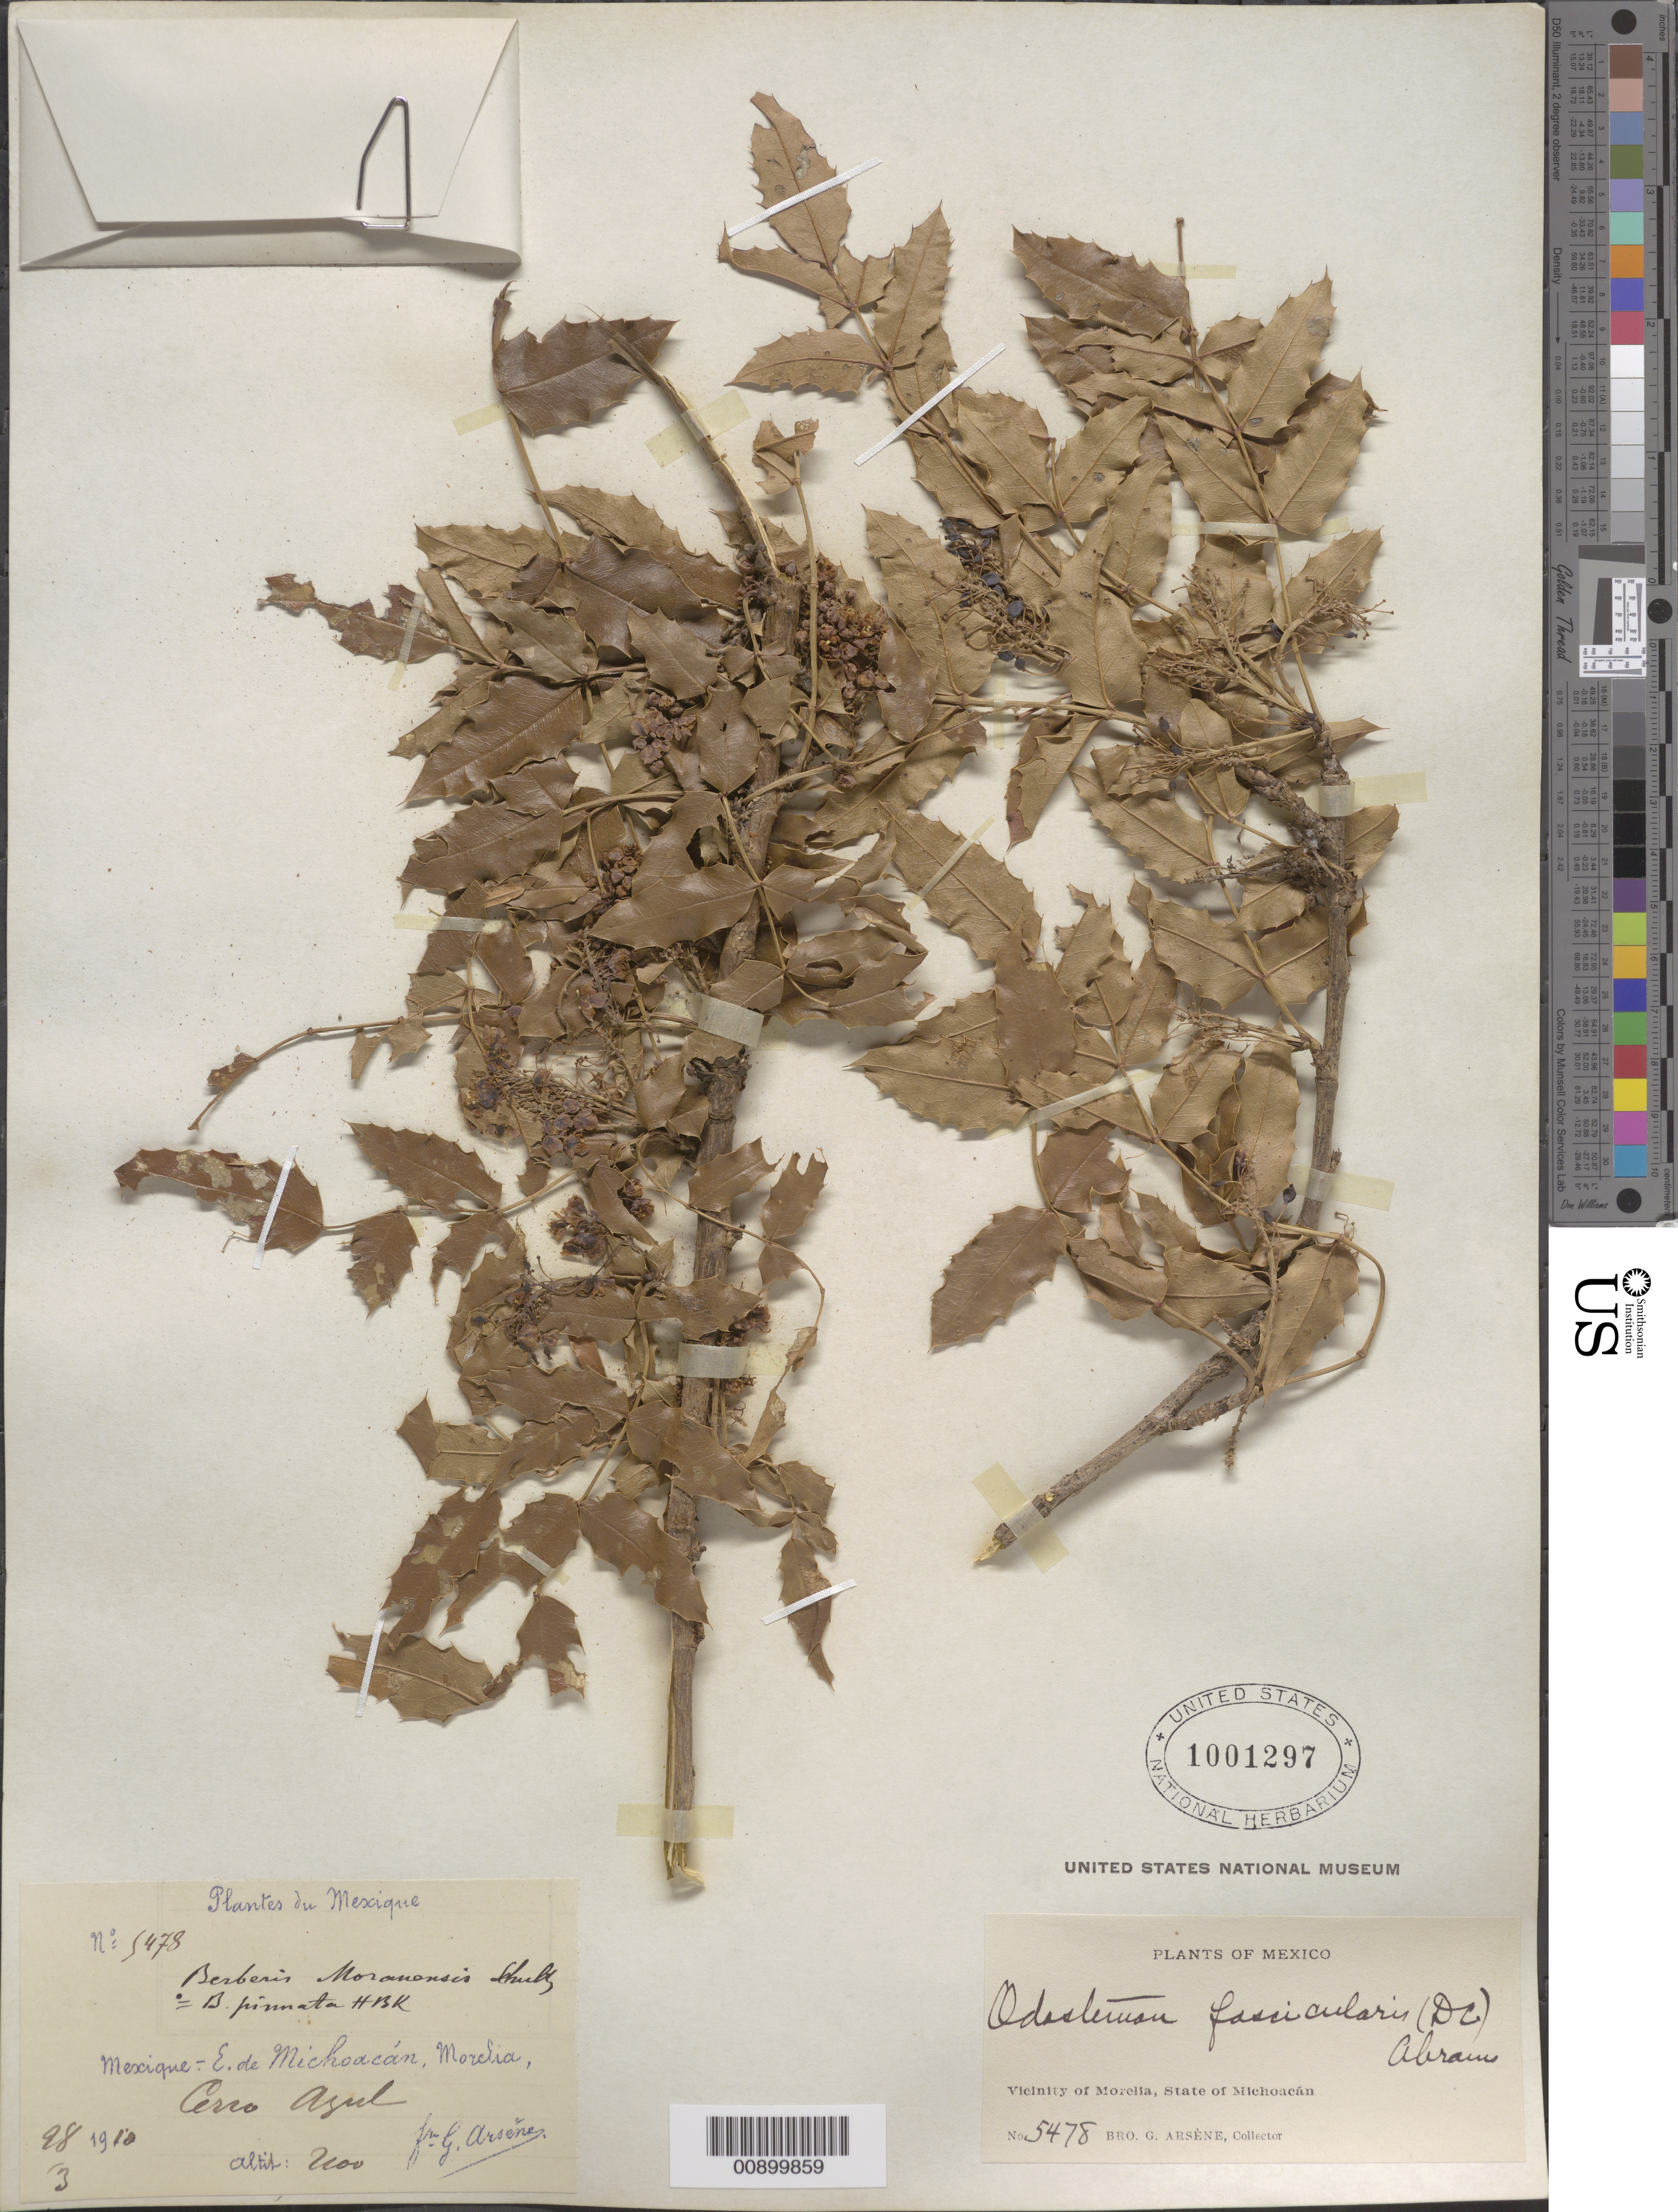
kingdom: Plantae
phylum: Tracheophyta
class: Magnoliopsida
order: Ranunculales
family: Berberidaceae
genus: Mahonia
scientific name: Mahonia fascicularis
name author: DC.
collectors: Bro. G. Arsène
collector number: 5478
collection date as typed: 28 Mar 1910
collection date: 1910-03-28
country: Mexico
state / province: Michoacán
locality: Cerro Azul. Vicinity of Morelia, State of Michoacán.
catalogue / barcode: US 1001297